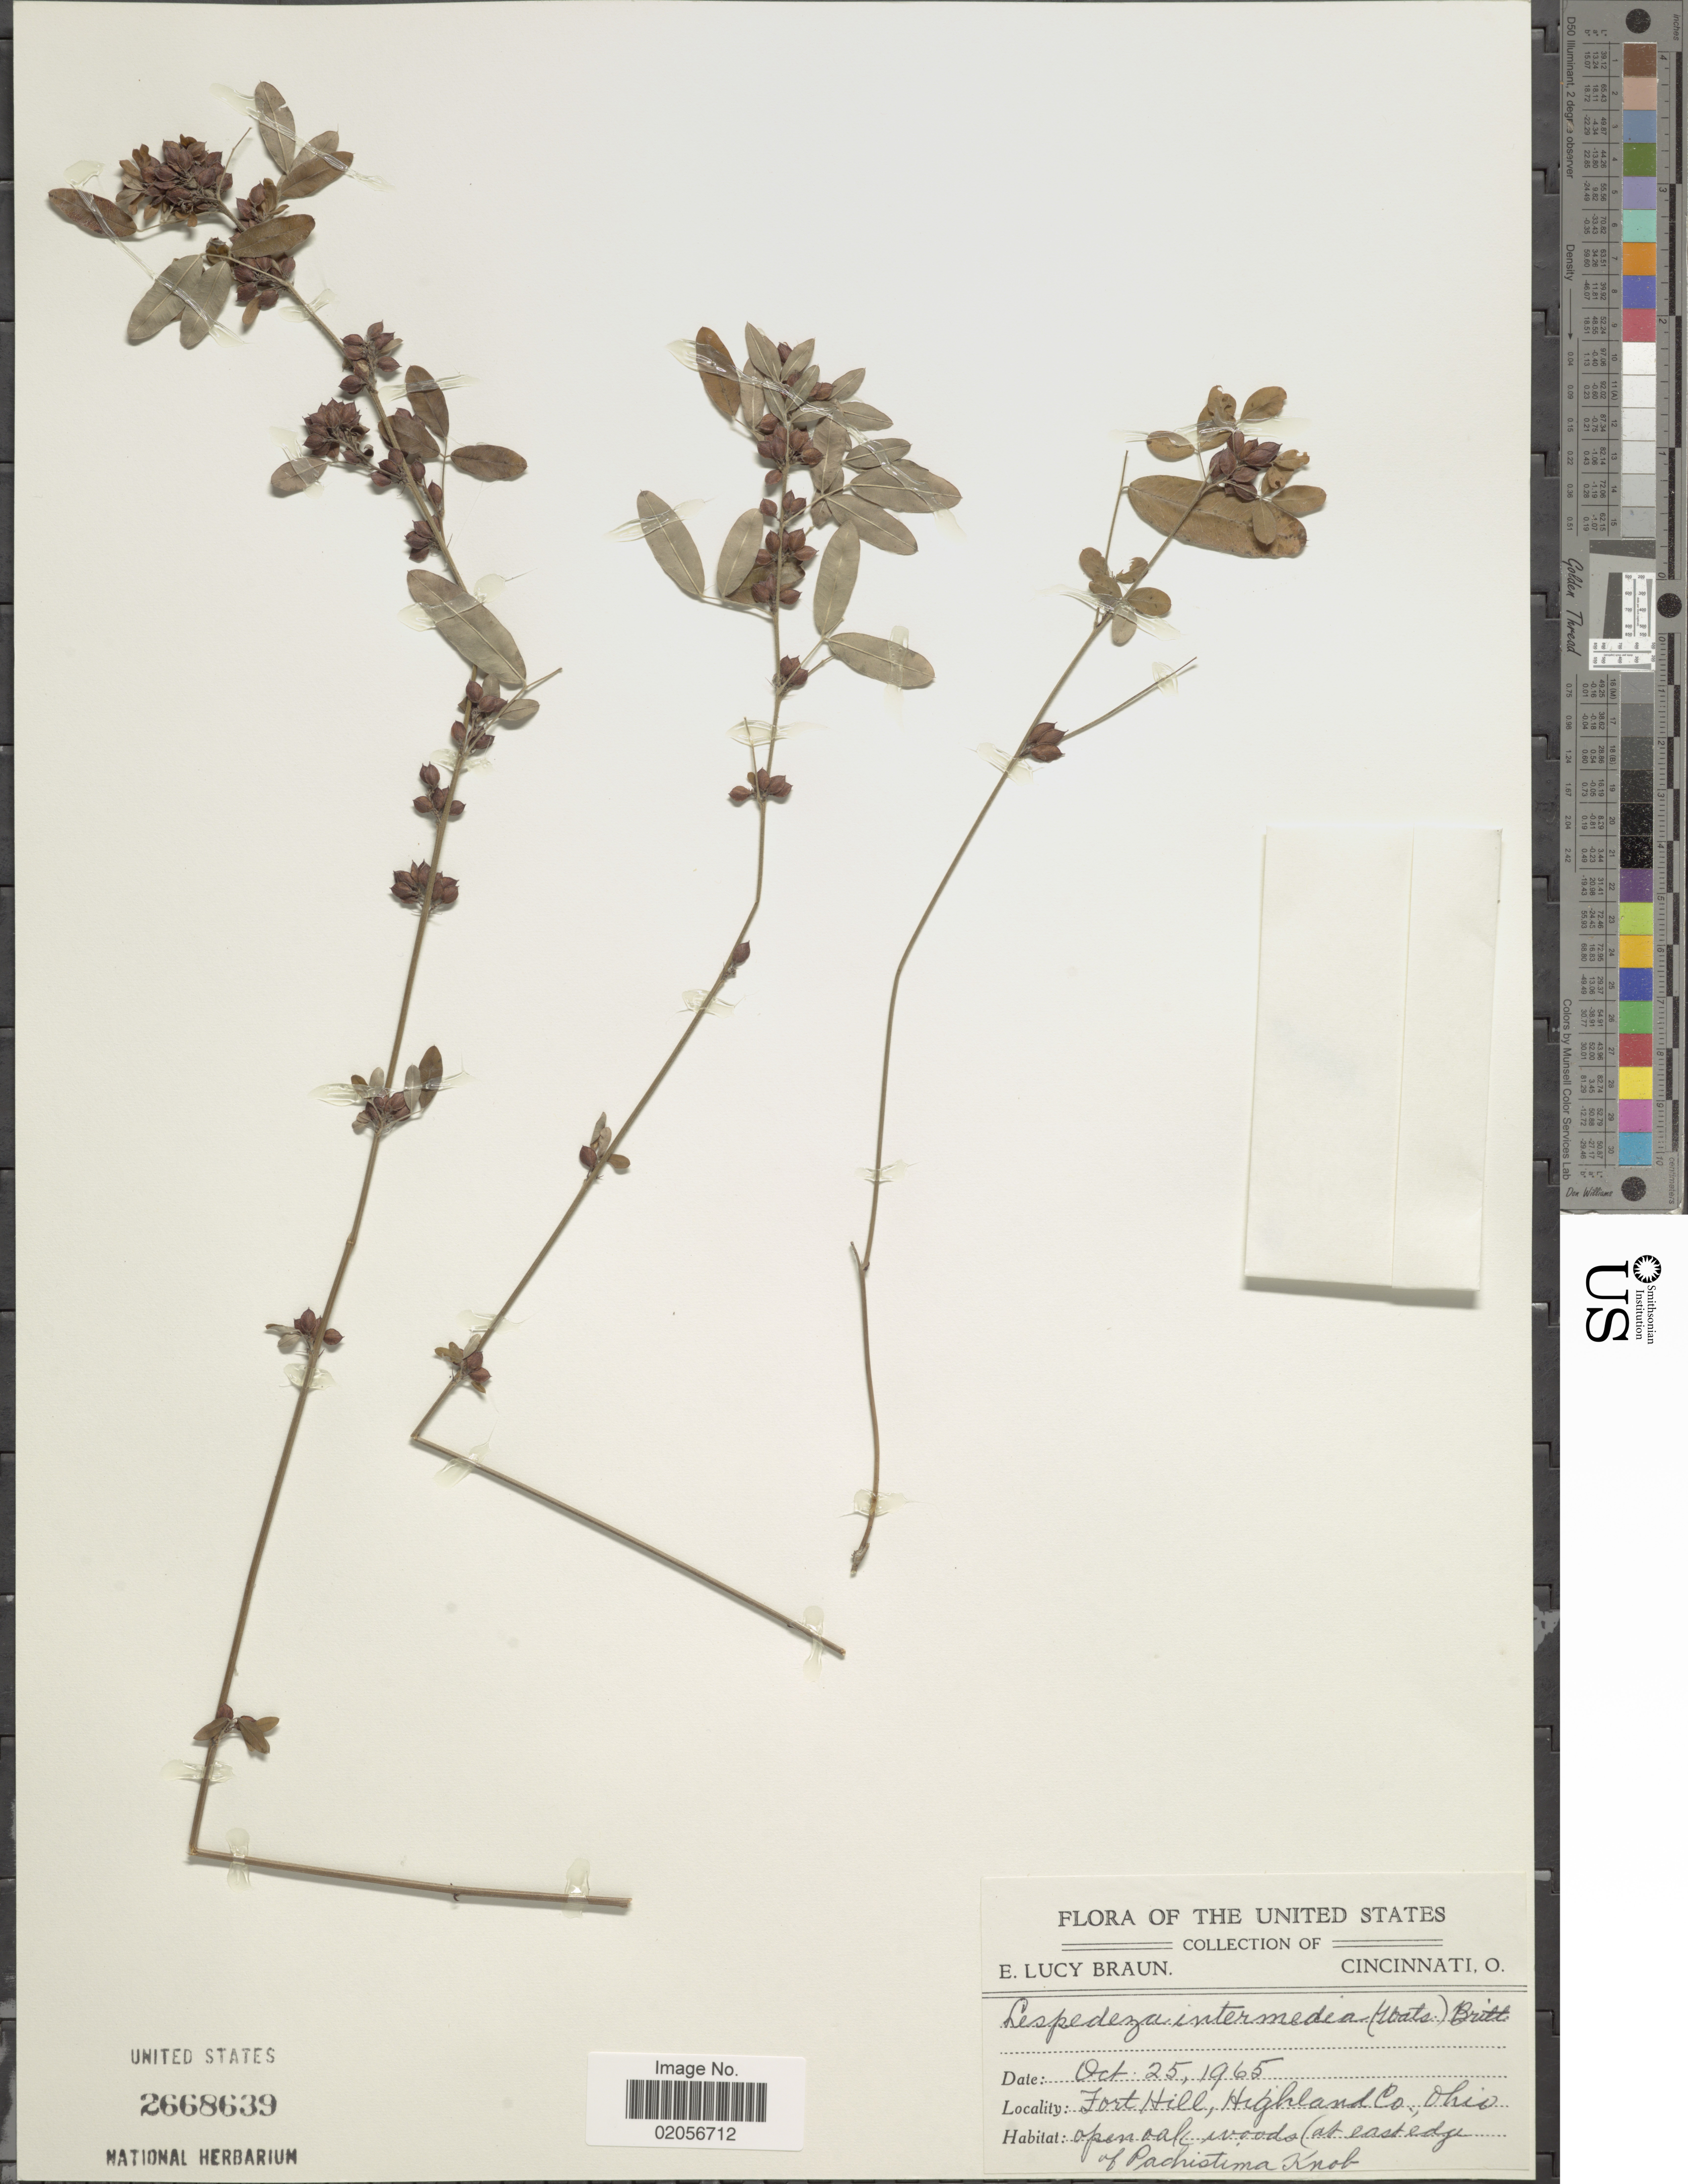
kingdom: Plantae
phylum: Tracheophyta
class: Magnoliopsida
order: Fabales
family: Fabaceae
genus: Lespedeza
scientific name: Lespedeza intermedia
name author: (S. Watson) Britton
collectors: E. L. Braun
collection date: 1965-10-25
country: United States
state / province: Ohio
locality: Fort Hill, Highland Co., open oak woods (at east edge of Pachistima Knob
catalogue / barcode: US 2668639